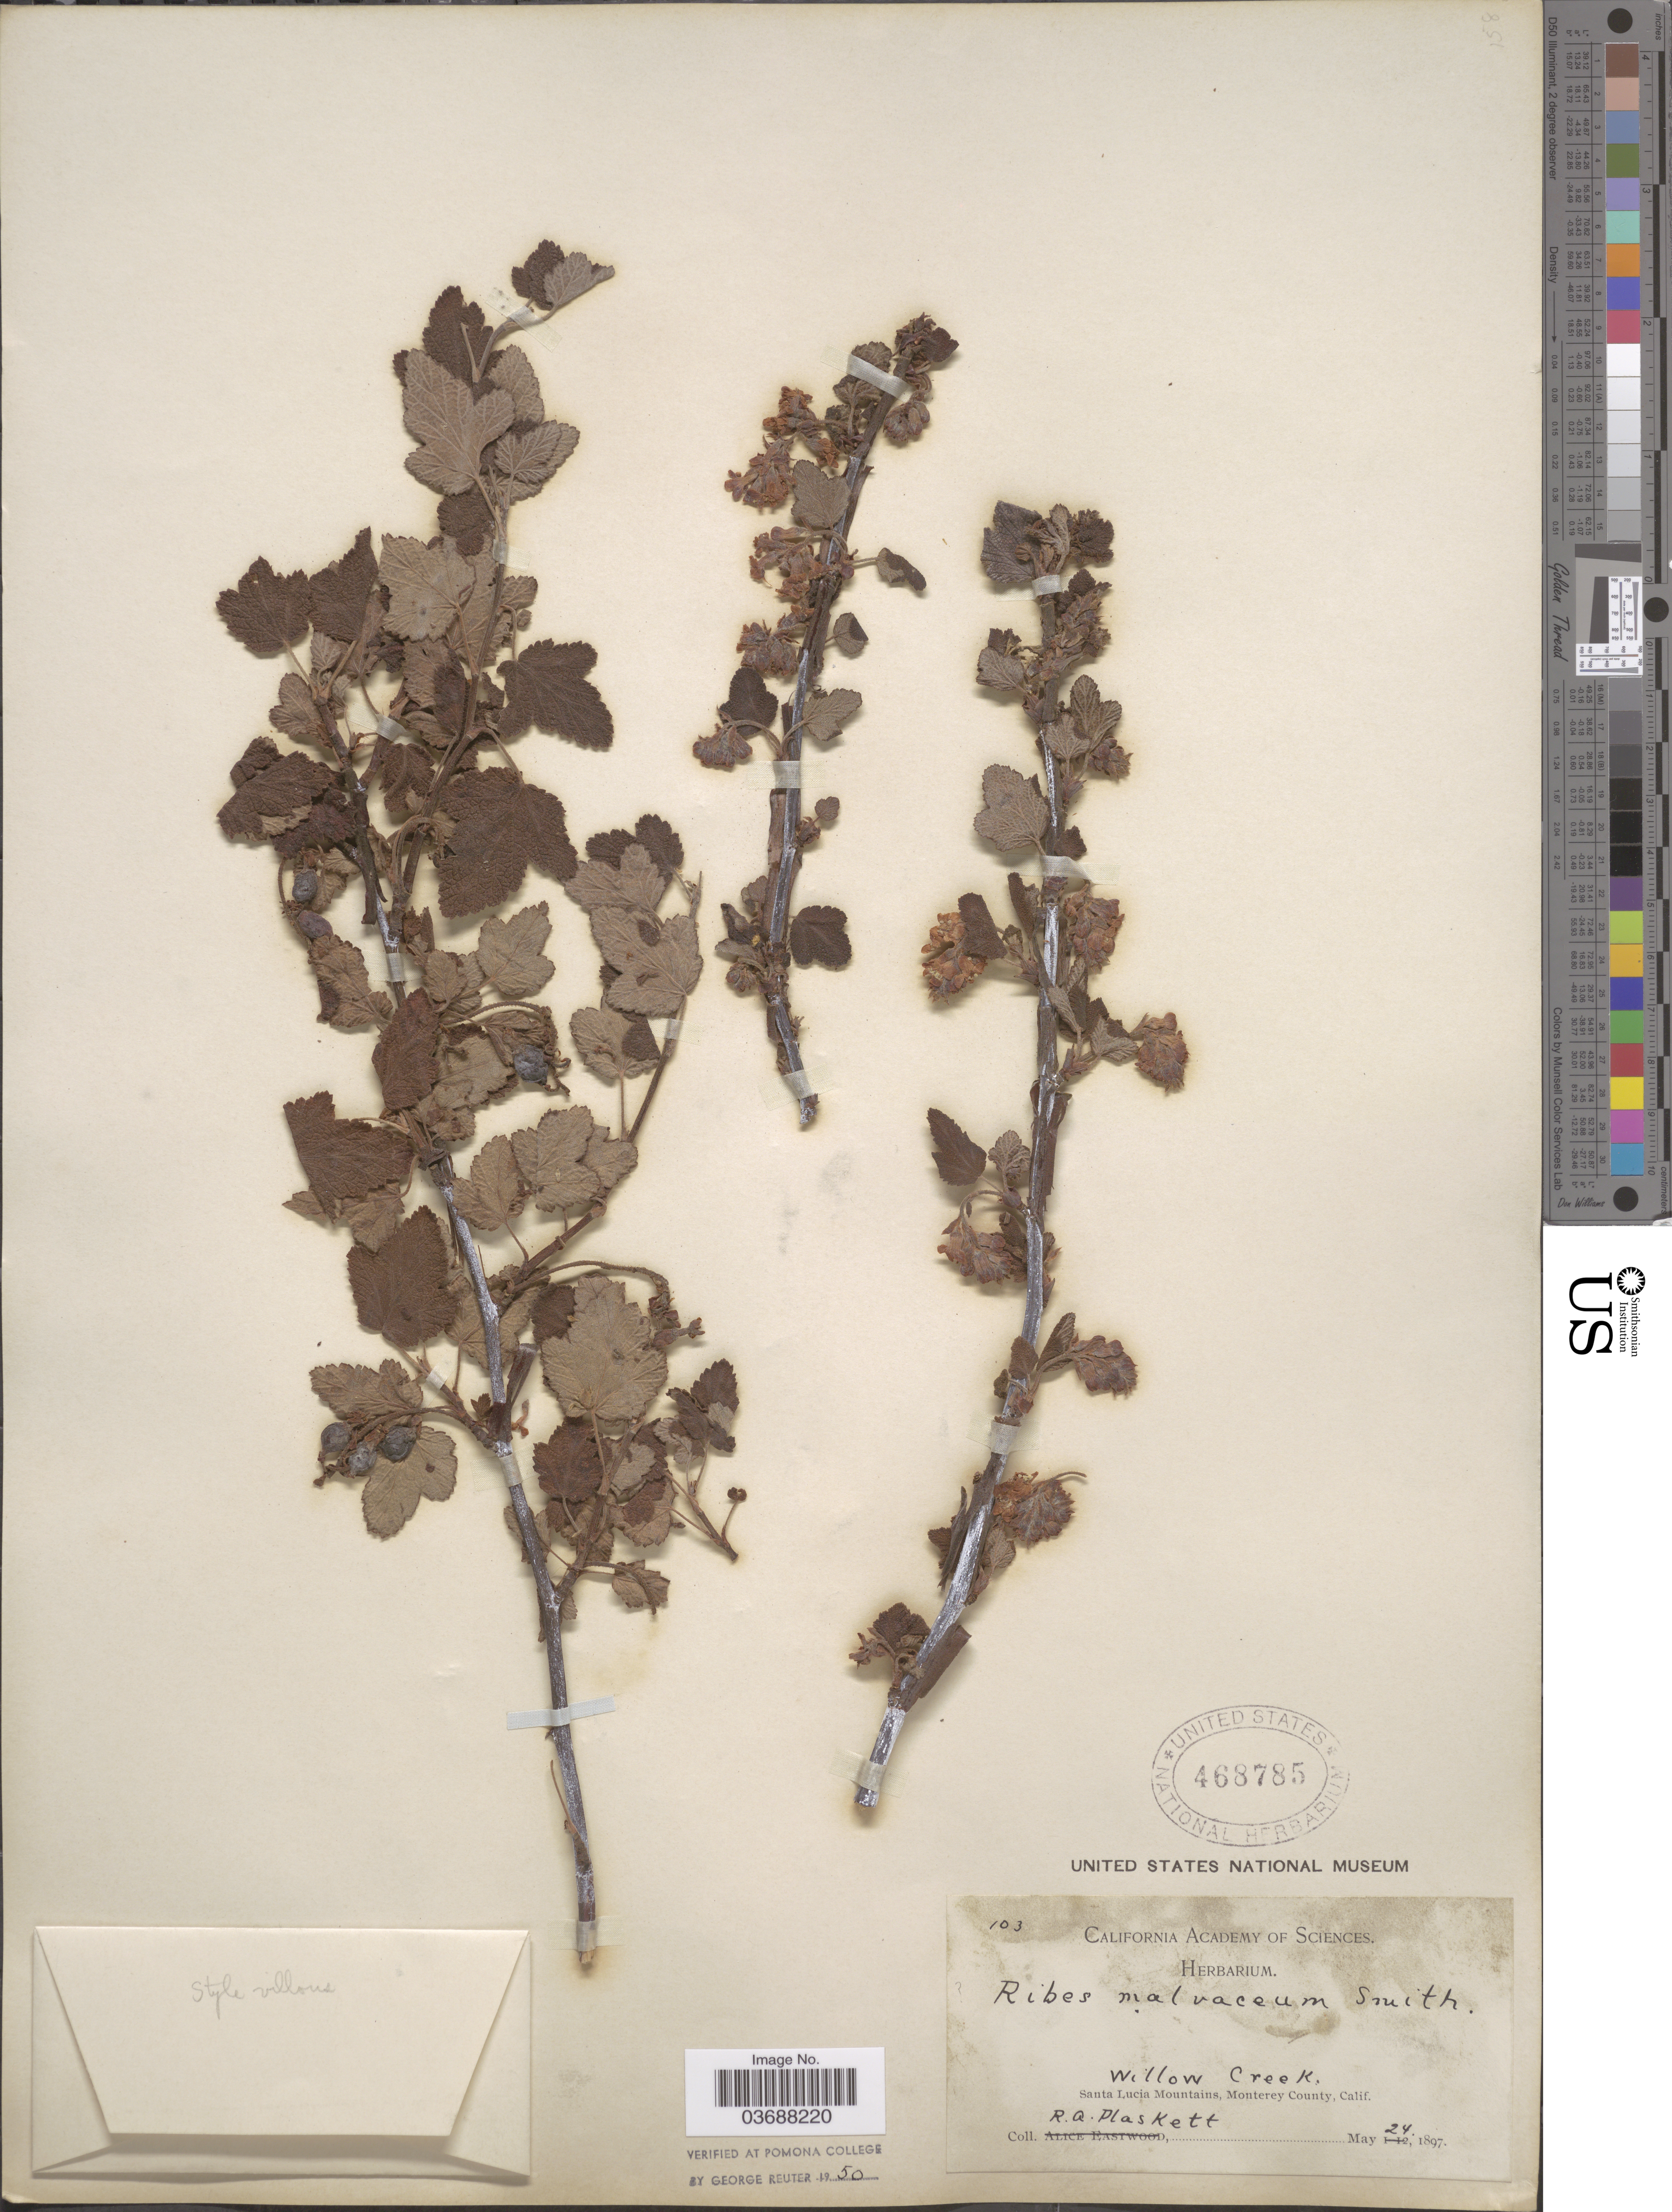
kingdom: Plantae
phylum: Tracheophyta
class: Magnoliopsida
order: Saxifragales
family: Grossulariaceae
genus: Ribes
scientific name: Ribes malvaceum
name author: Sm.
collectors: R. Plaskett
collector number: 103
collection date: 1897-05-24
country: United States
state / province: California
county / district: Monterey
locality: Willow Creek. Santa Lucia Mountains, Monterey County.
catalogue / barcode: US 468785